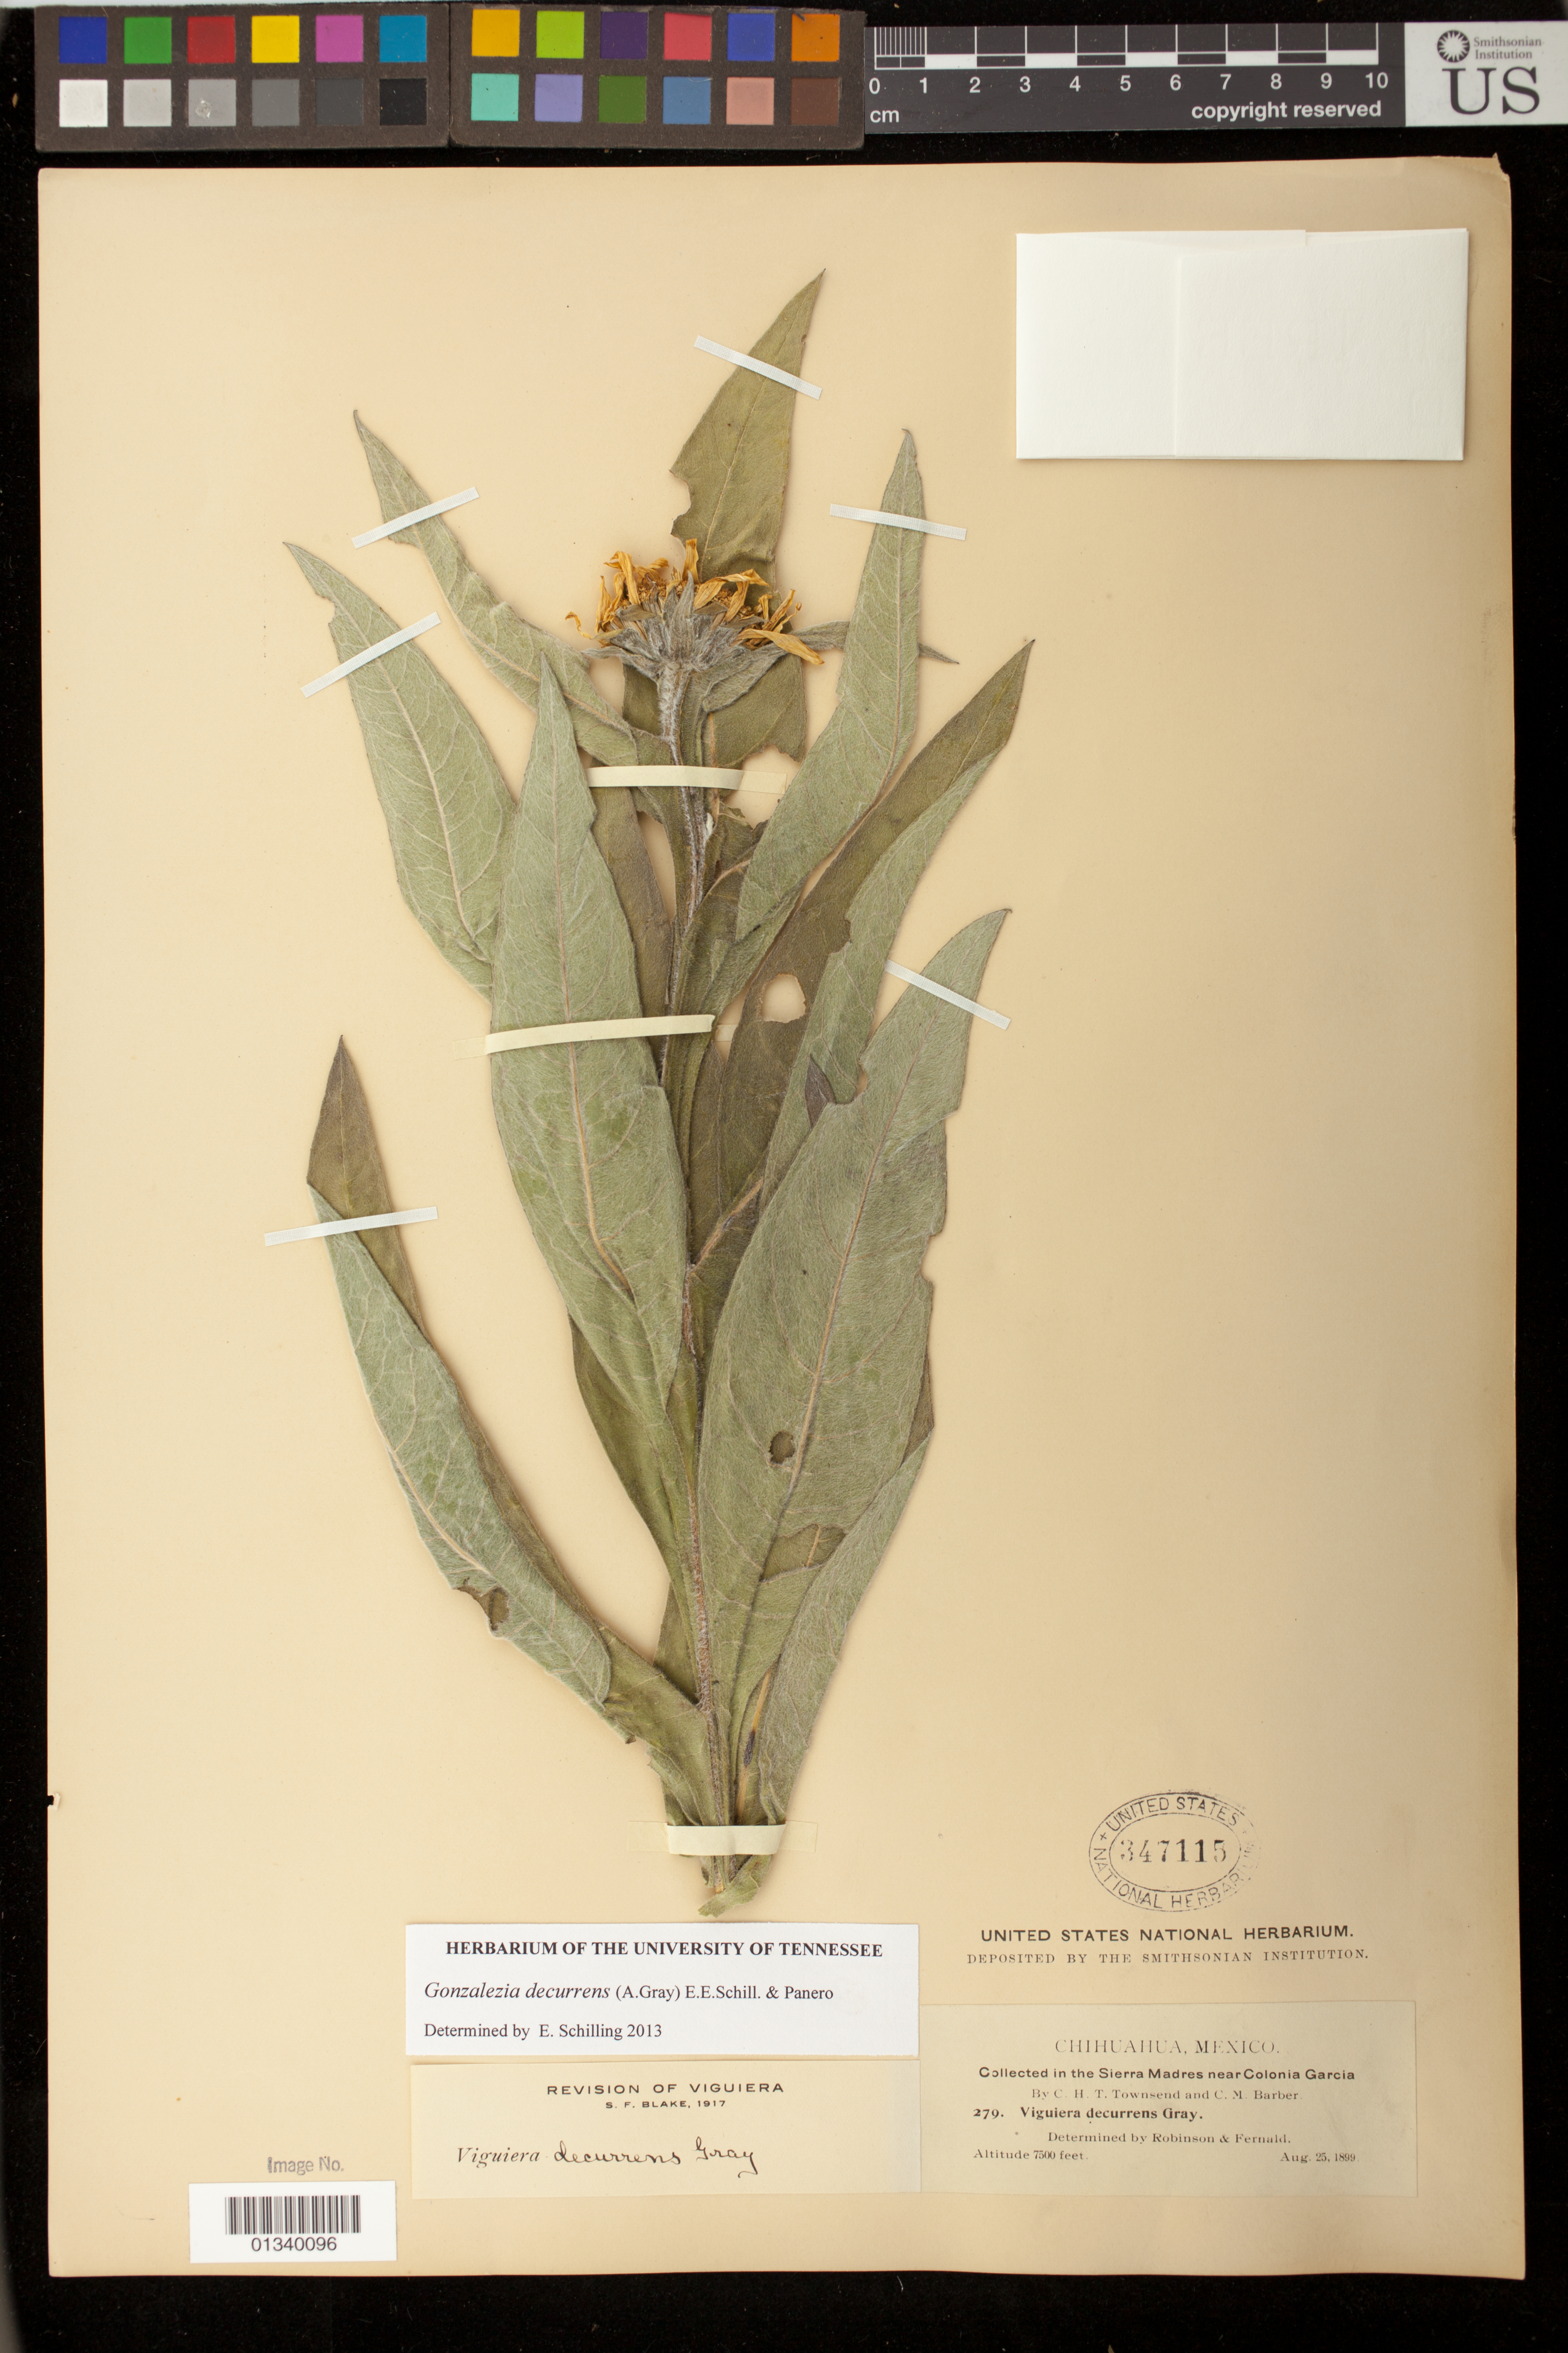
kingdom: Plantae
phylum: Tracheophyta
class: Magnoliopsida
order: Asterales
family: Asteraceae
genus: Gonzalezia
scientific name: Gonzalezia decurrens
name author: (A. Gray) E.E. Schill. & Panero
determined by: Schilling, E. E.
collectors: C. H. T. Townsend & C. Barber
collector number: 279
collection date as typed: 25 August 1899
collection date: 1899-08-25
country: Mexico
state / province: Chihuahua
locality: Sierra Madre near Colonia García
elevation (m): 2286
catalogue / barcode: US 347115